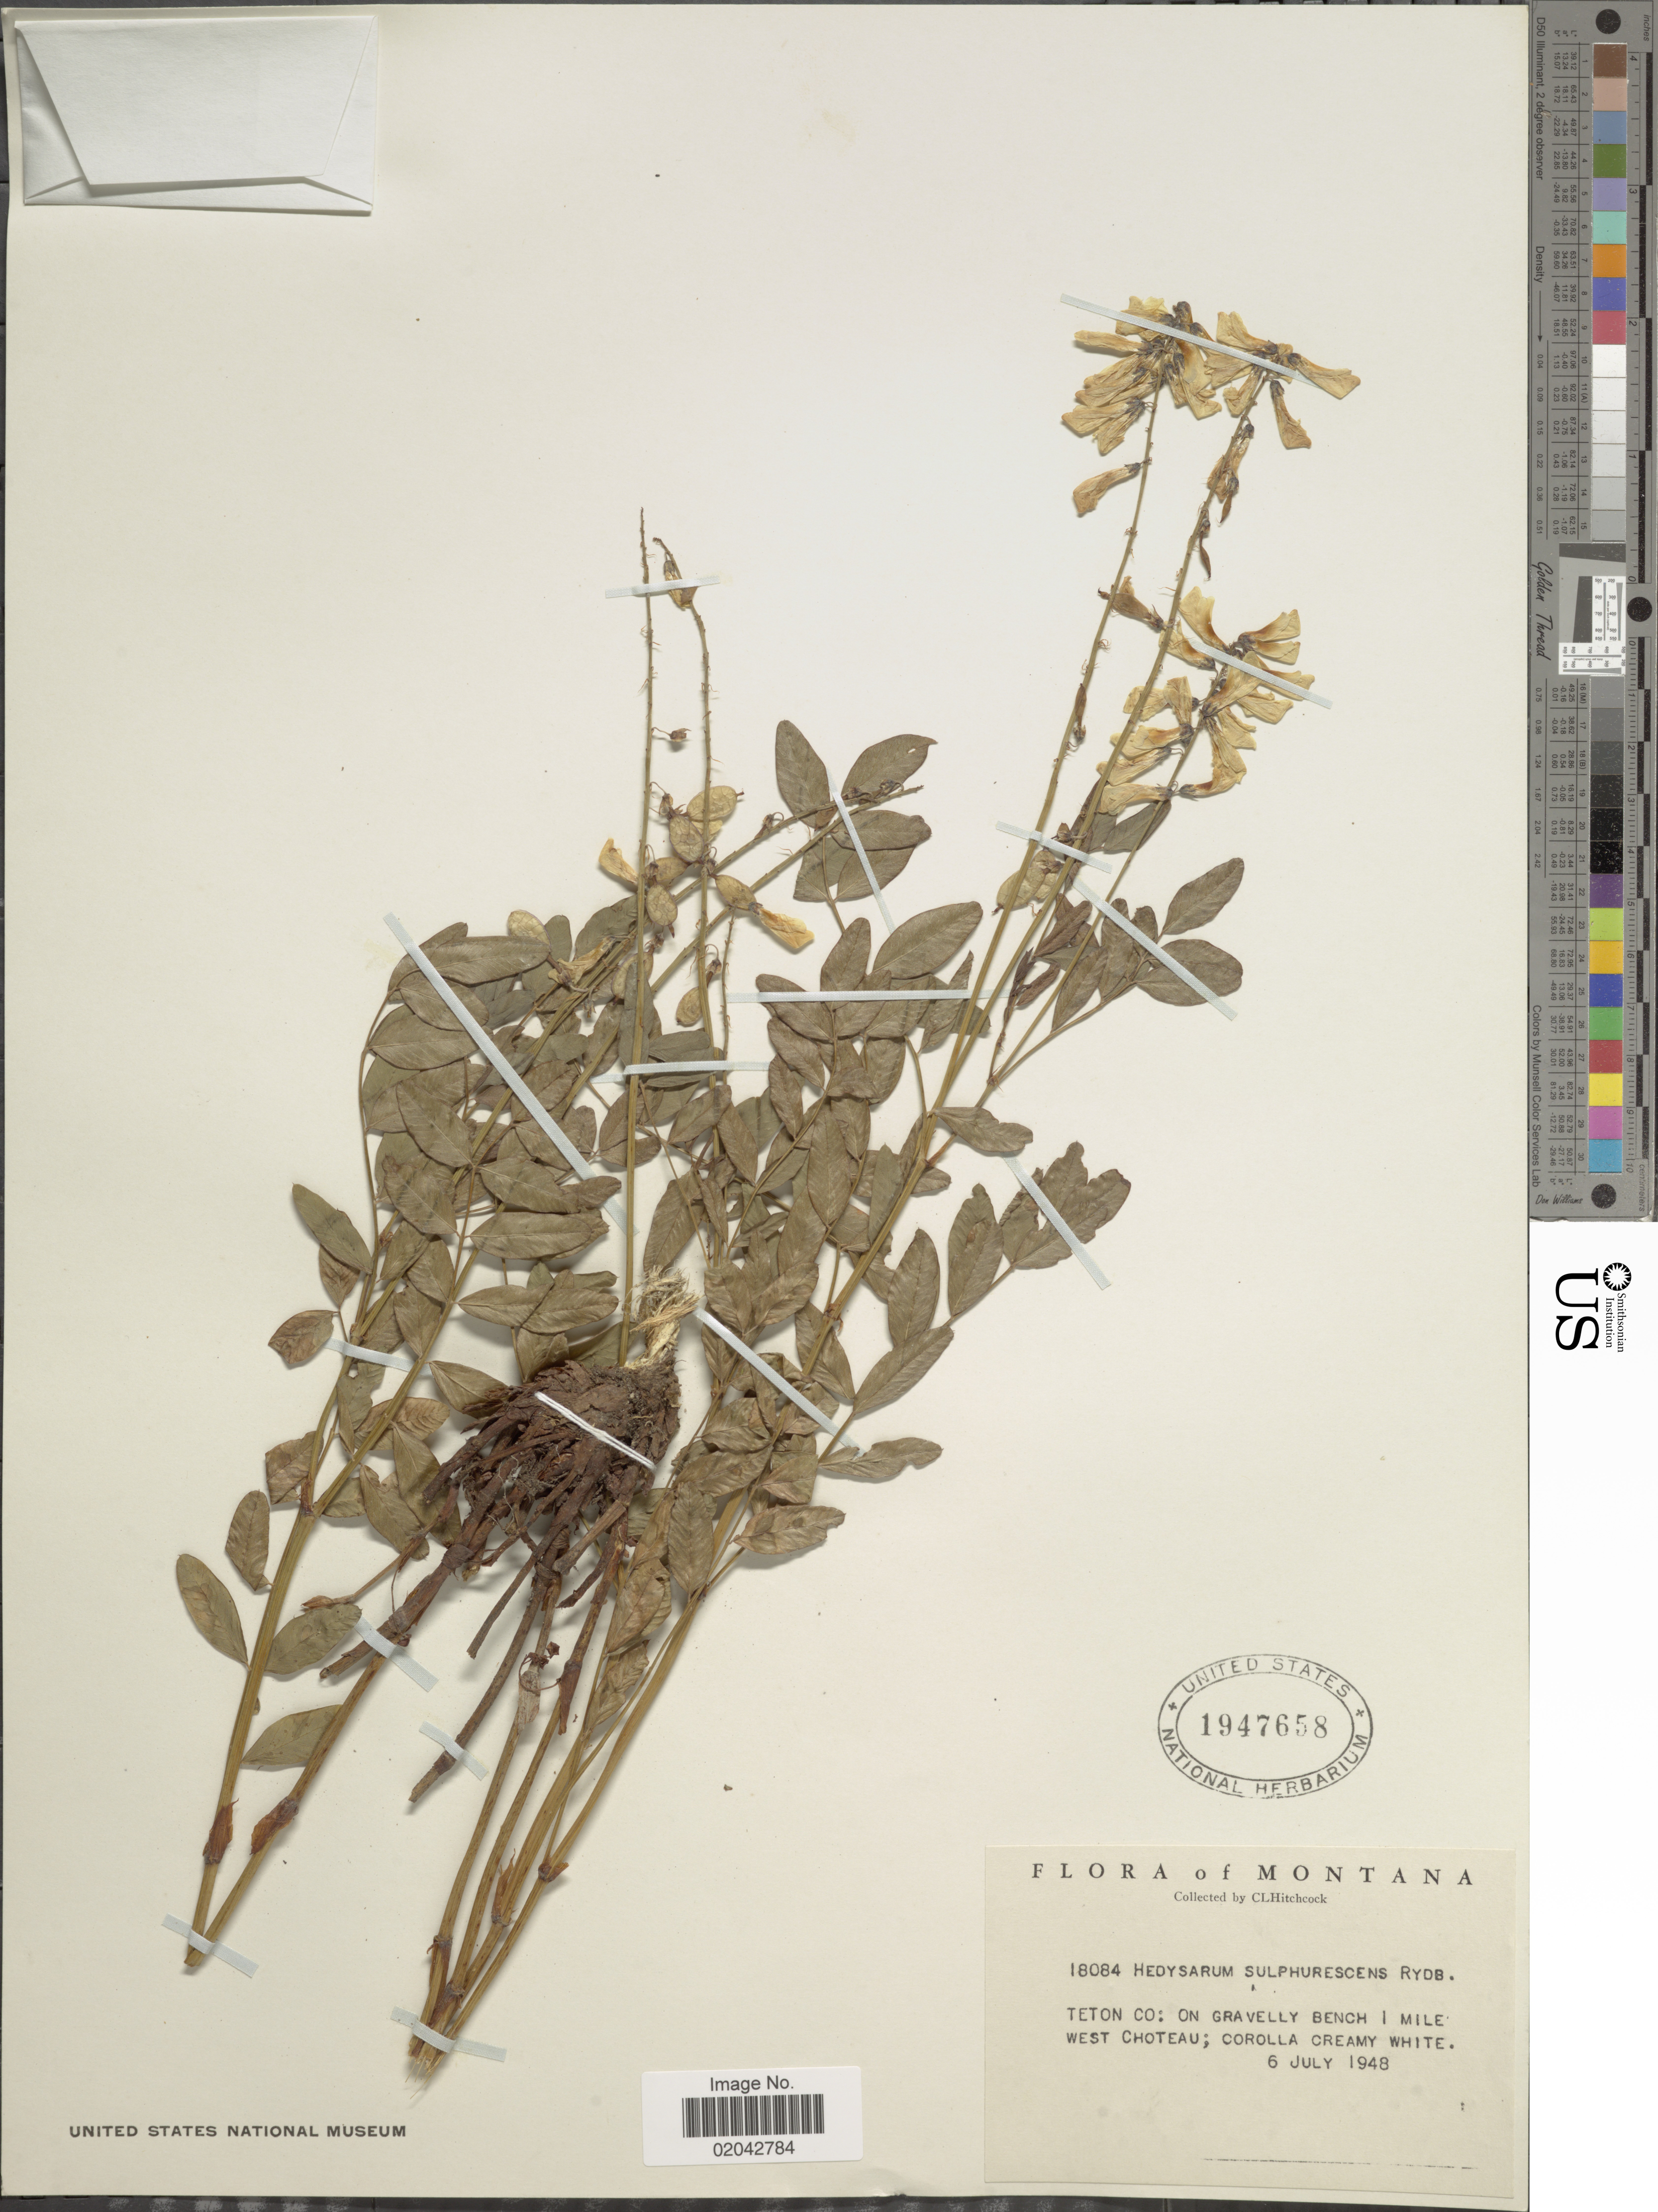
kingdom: Plantae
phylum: Tracheophyta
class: Magnoliopsida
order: Fabales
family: Fabaceae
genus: Hedysarum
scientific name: Hedysarum sulphurescens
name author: Rydb.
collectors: C. L. Hitchcock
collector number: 18084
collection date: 1948-07-06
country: United States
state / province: Montana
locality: Teton Co: on gravelly bench, 1 mile west Choteau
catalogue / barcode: US 1947658